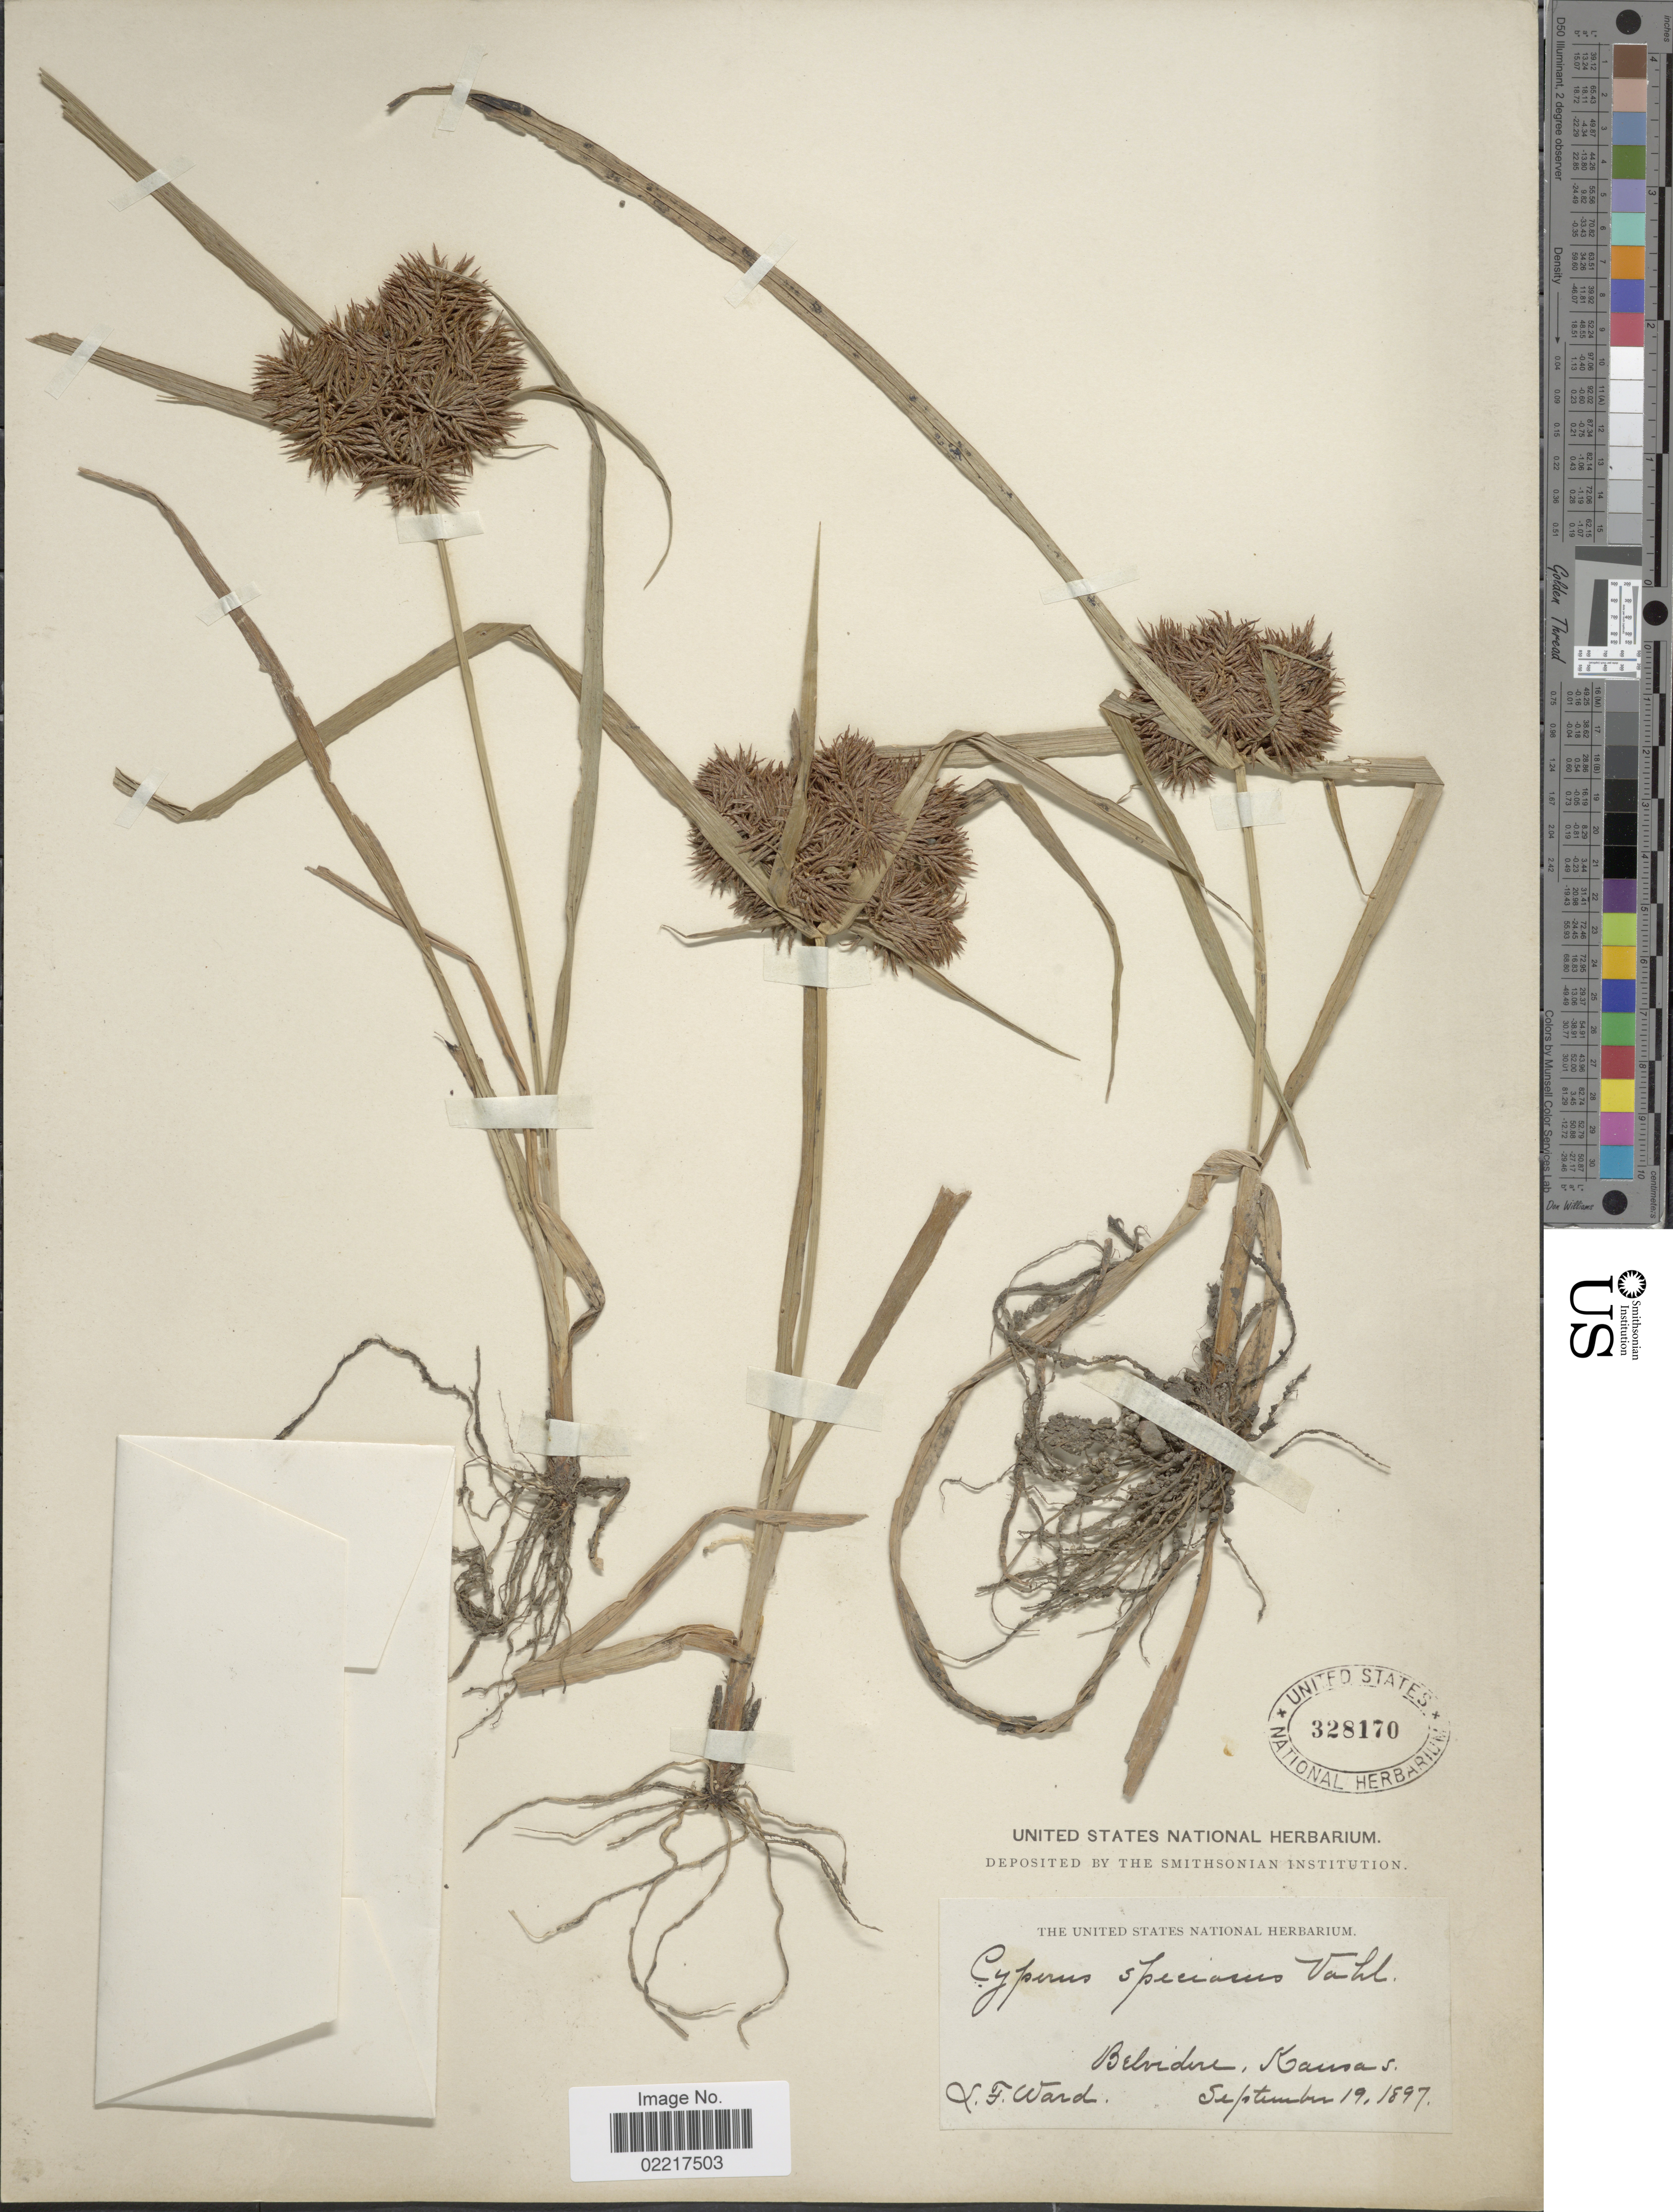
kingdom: Plantae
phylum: Tracheophyta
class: Liliopsida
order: Poales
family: Cyperaceae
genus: Cyperus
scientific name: Cyperus odoratus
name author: L.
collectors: L. Ward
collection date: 1897-09-19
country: United States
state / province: Kansas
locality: Belvidere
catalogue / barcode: US 328170